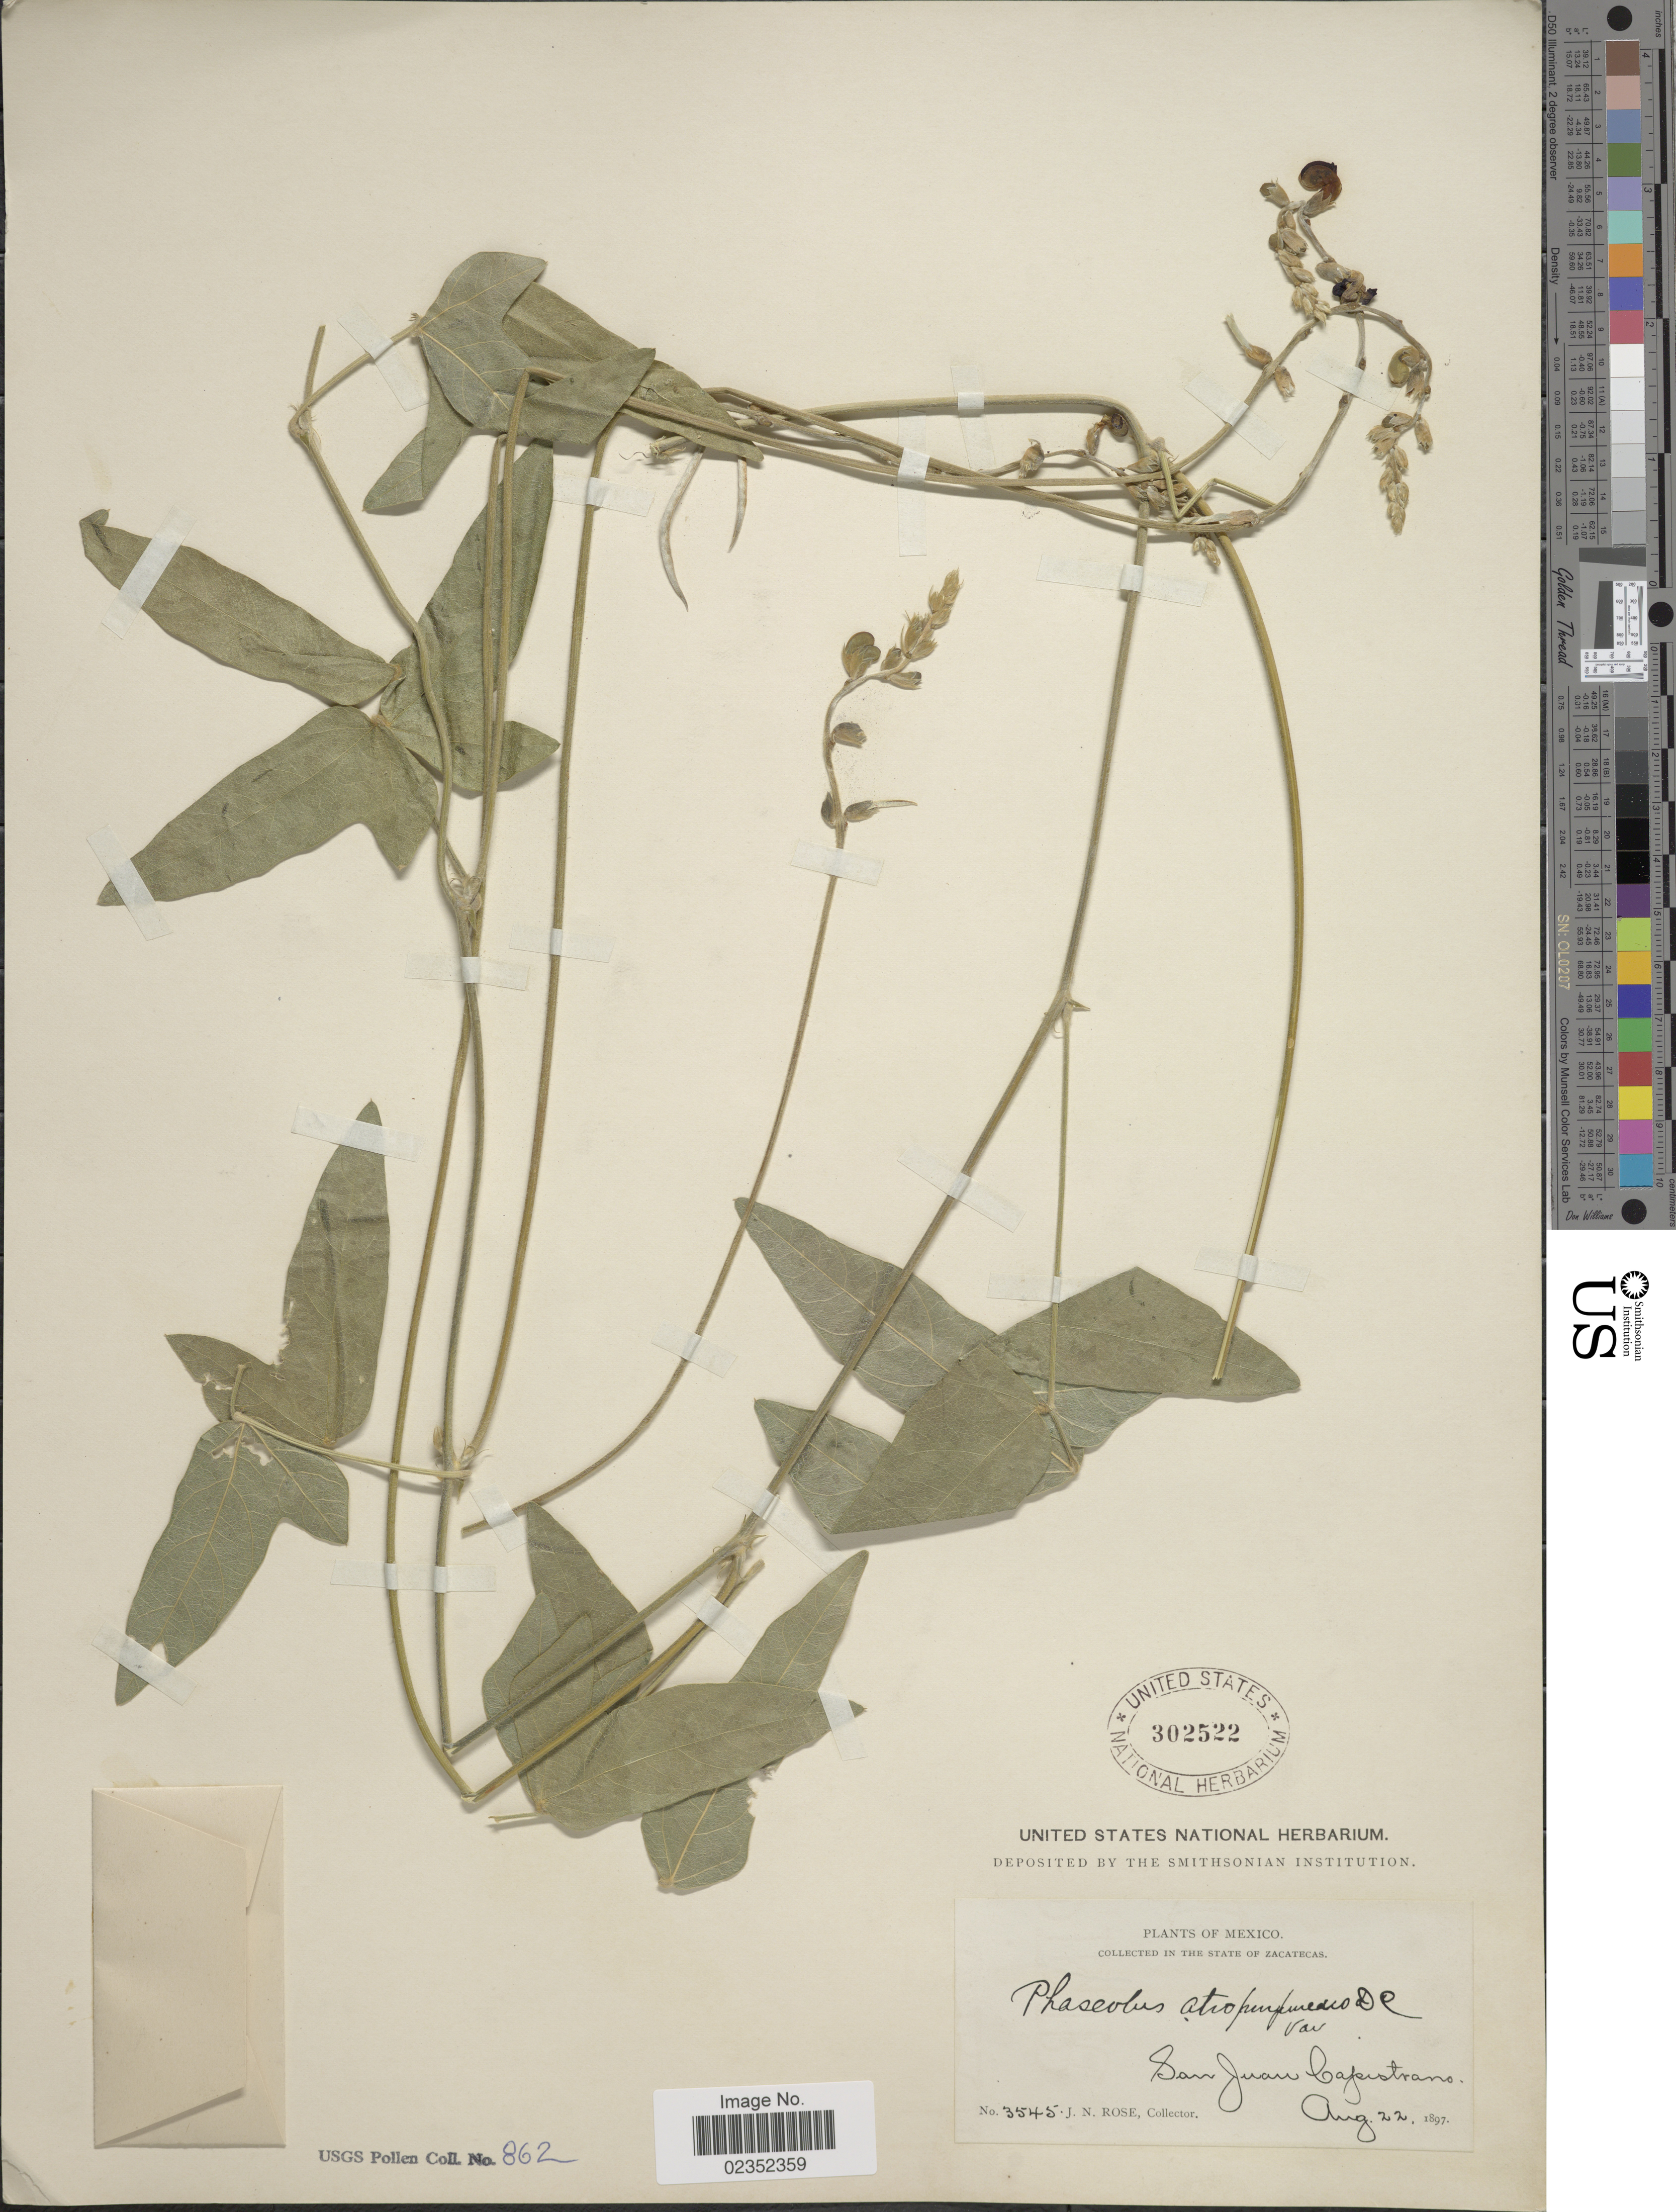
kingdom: Plantae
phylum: Tracheophyta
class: Magnoliopsida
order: Fabales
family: Fabaceae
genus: Macroptilium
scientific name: Macroptilium atropurpureum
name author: (DC.) Urb.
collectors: J. N. Rose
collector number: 3545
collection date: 1897-08-22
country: Mexico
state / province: Zacatecas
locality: San Juan Capistrano.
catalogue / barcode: US 302522